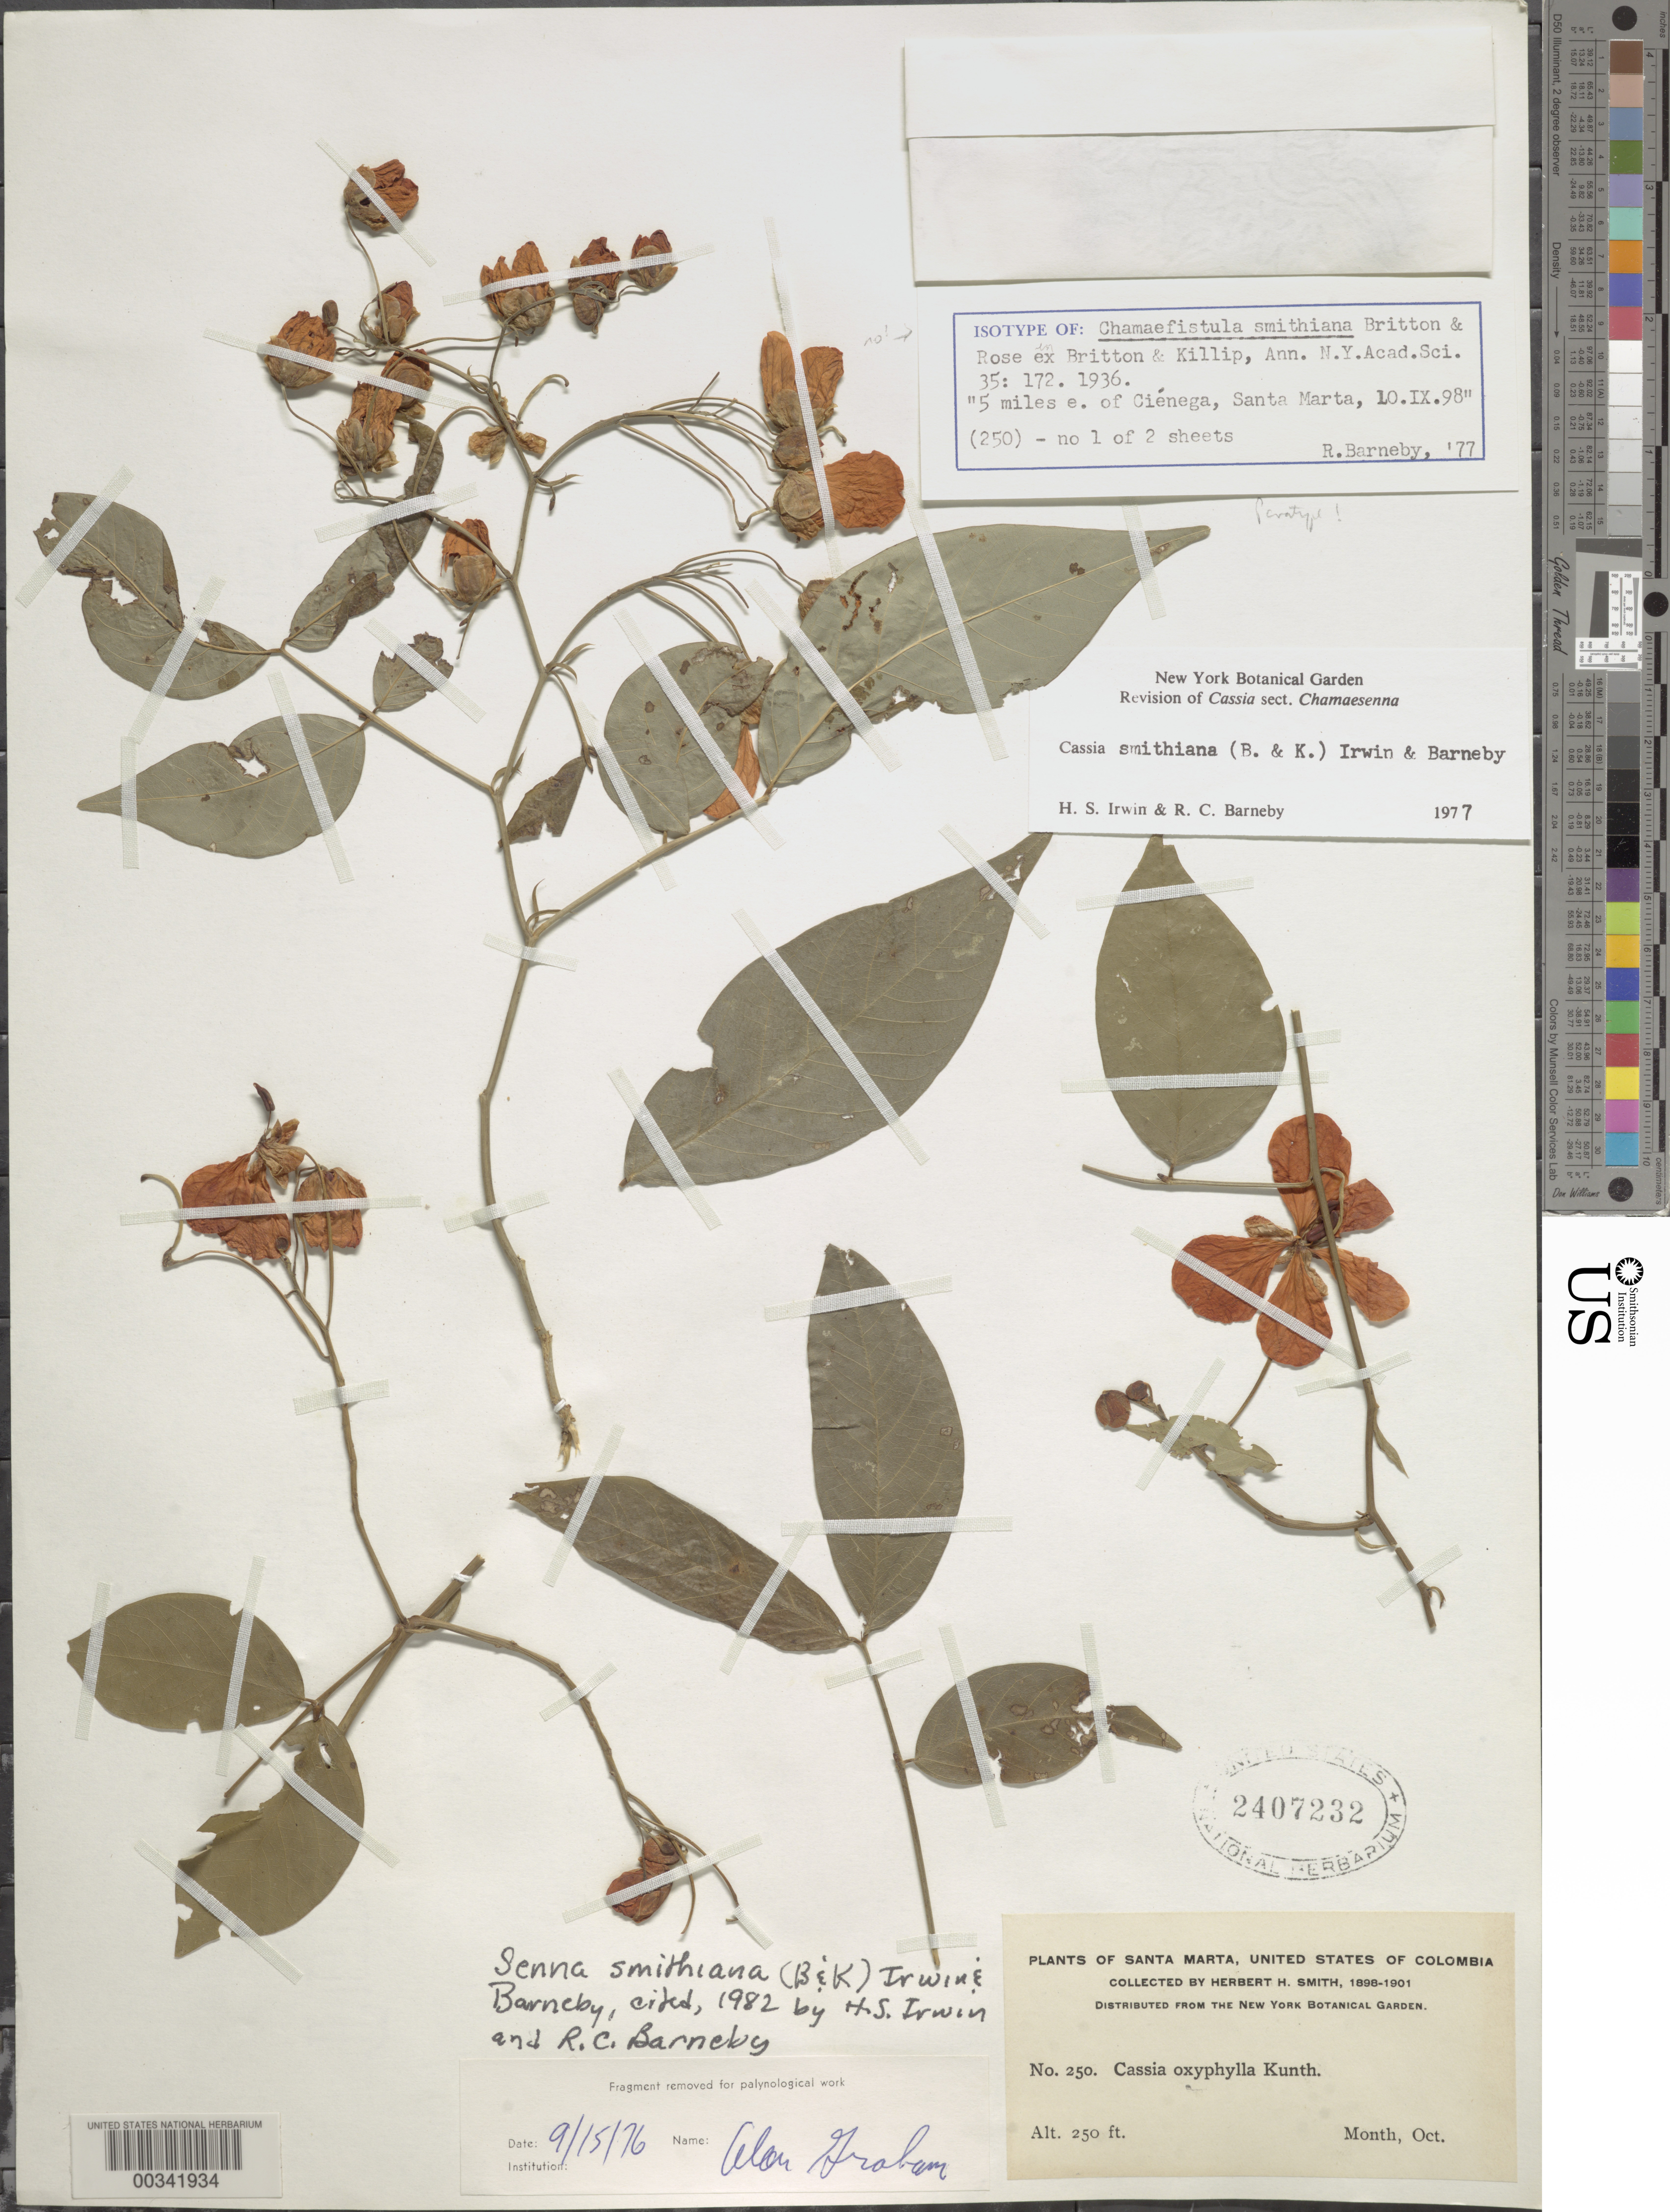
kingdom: Plantae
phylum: Tracheophyta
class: Magnoliopsida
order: Fabales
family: Fabaceae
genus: Senna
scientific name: Senna smithiana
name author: (Britton & Rose ex Britton & Killip) H.S. Irwin & Barneby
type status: Paratype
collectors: Herbert H. Smith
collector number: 250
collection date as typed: Oct 1898 to -- Oct 1901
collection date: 1898-10/1901-10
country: Colombia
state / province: Magdalena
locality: Santa Marta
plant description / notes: Erroneously annotated by Barneby (1977) as "Isotype" (see attached letter)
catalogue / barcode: US 2407232